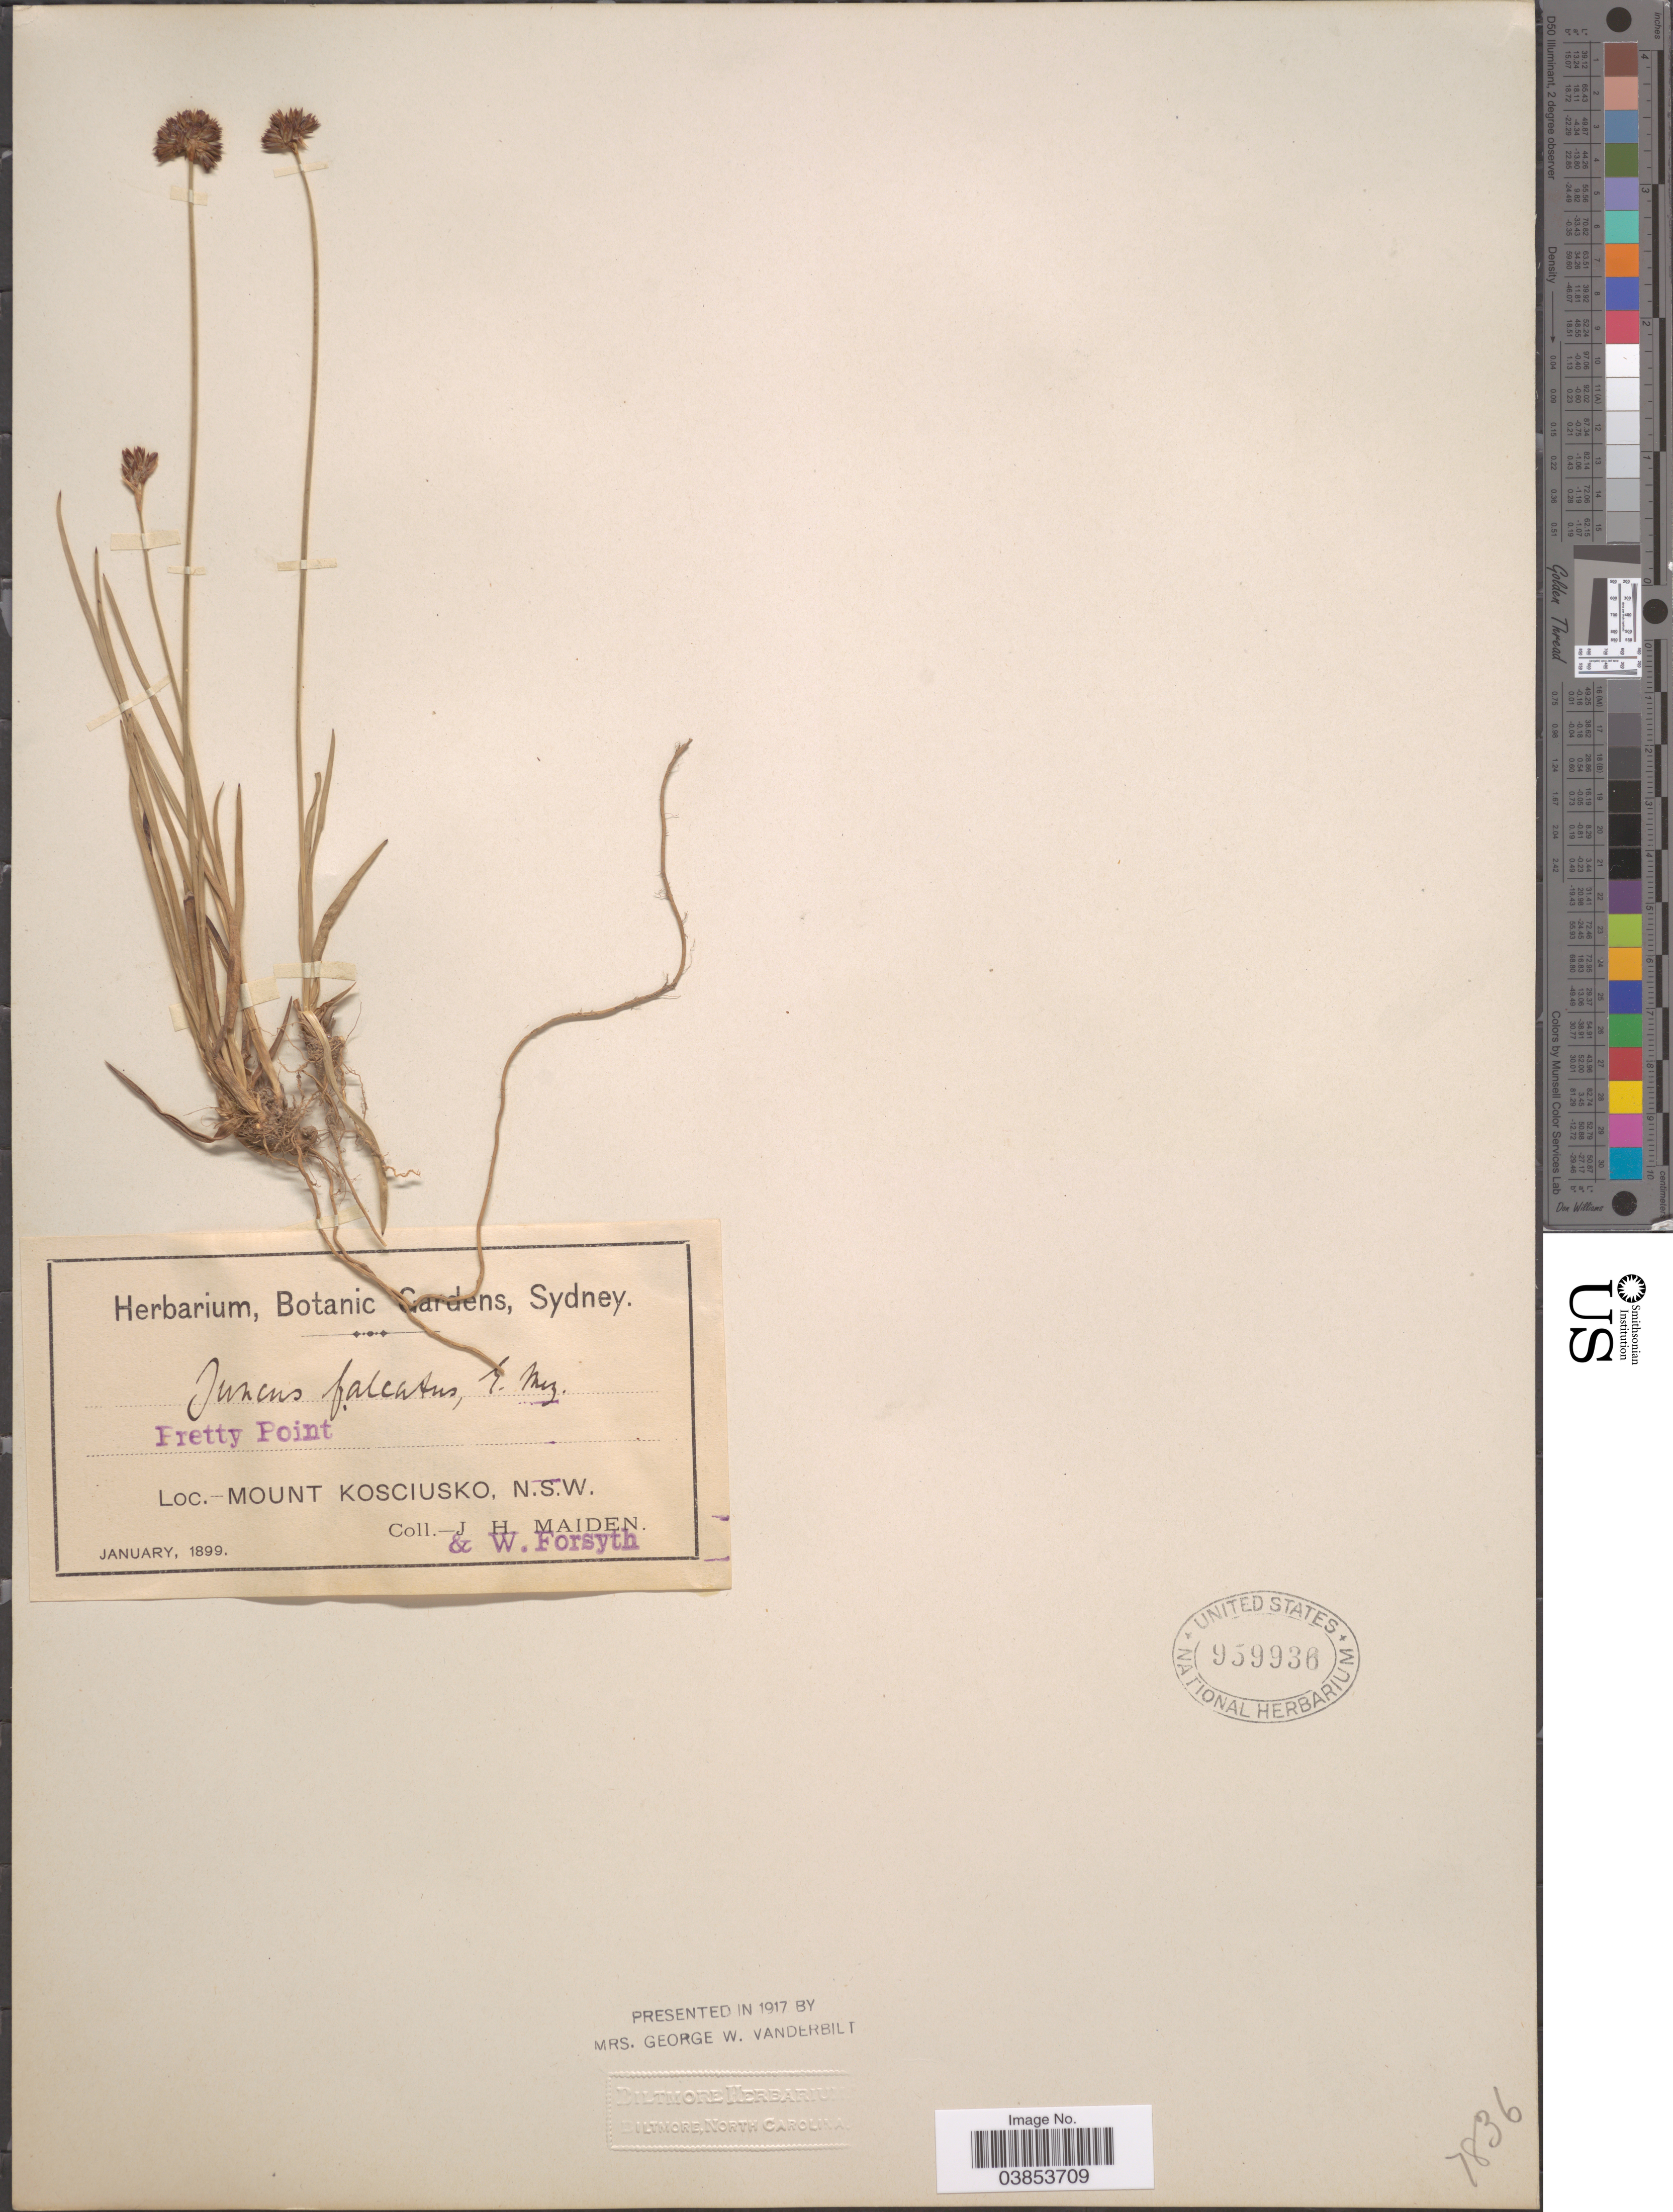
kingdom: Plantae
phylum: Tracheophyta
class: Liliopsida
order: Poales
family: Juncaceae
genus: Juncus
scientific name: Juncus falcatus var. alaskensis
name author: Coville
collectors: J. Maiden & W. Forsyth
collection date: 1899-01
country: Canada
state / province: Northwest Territories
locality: Pretty Point. Mount Kosciusko, N.S.W.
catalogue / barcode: US 959936